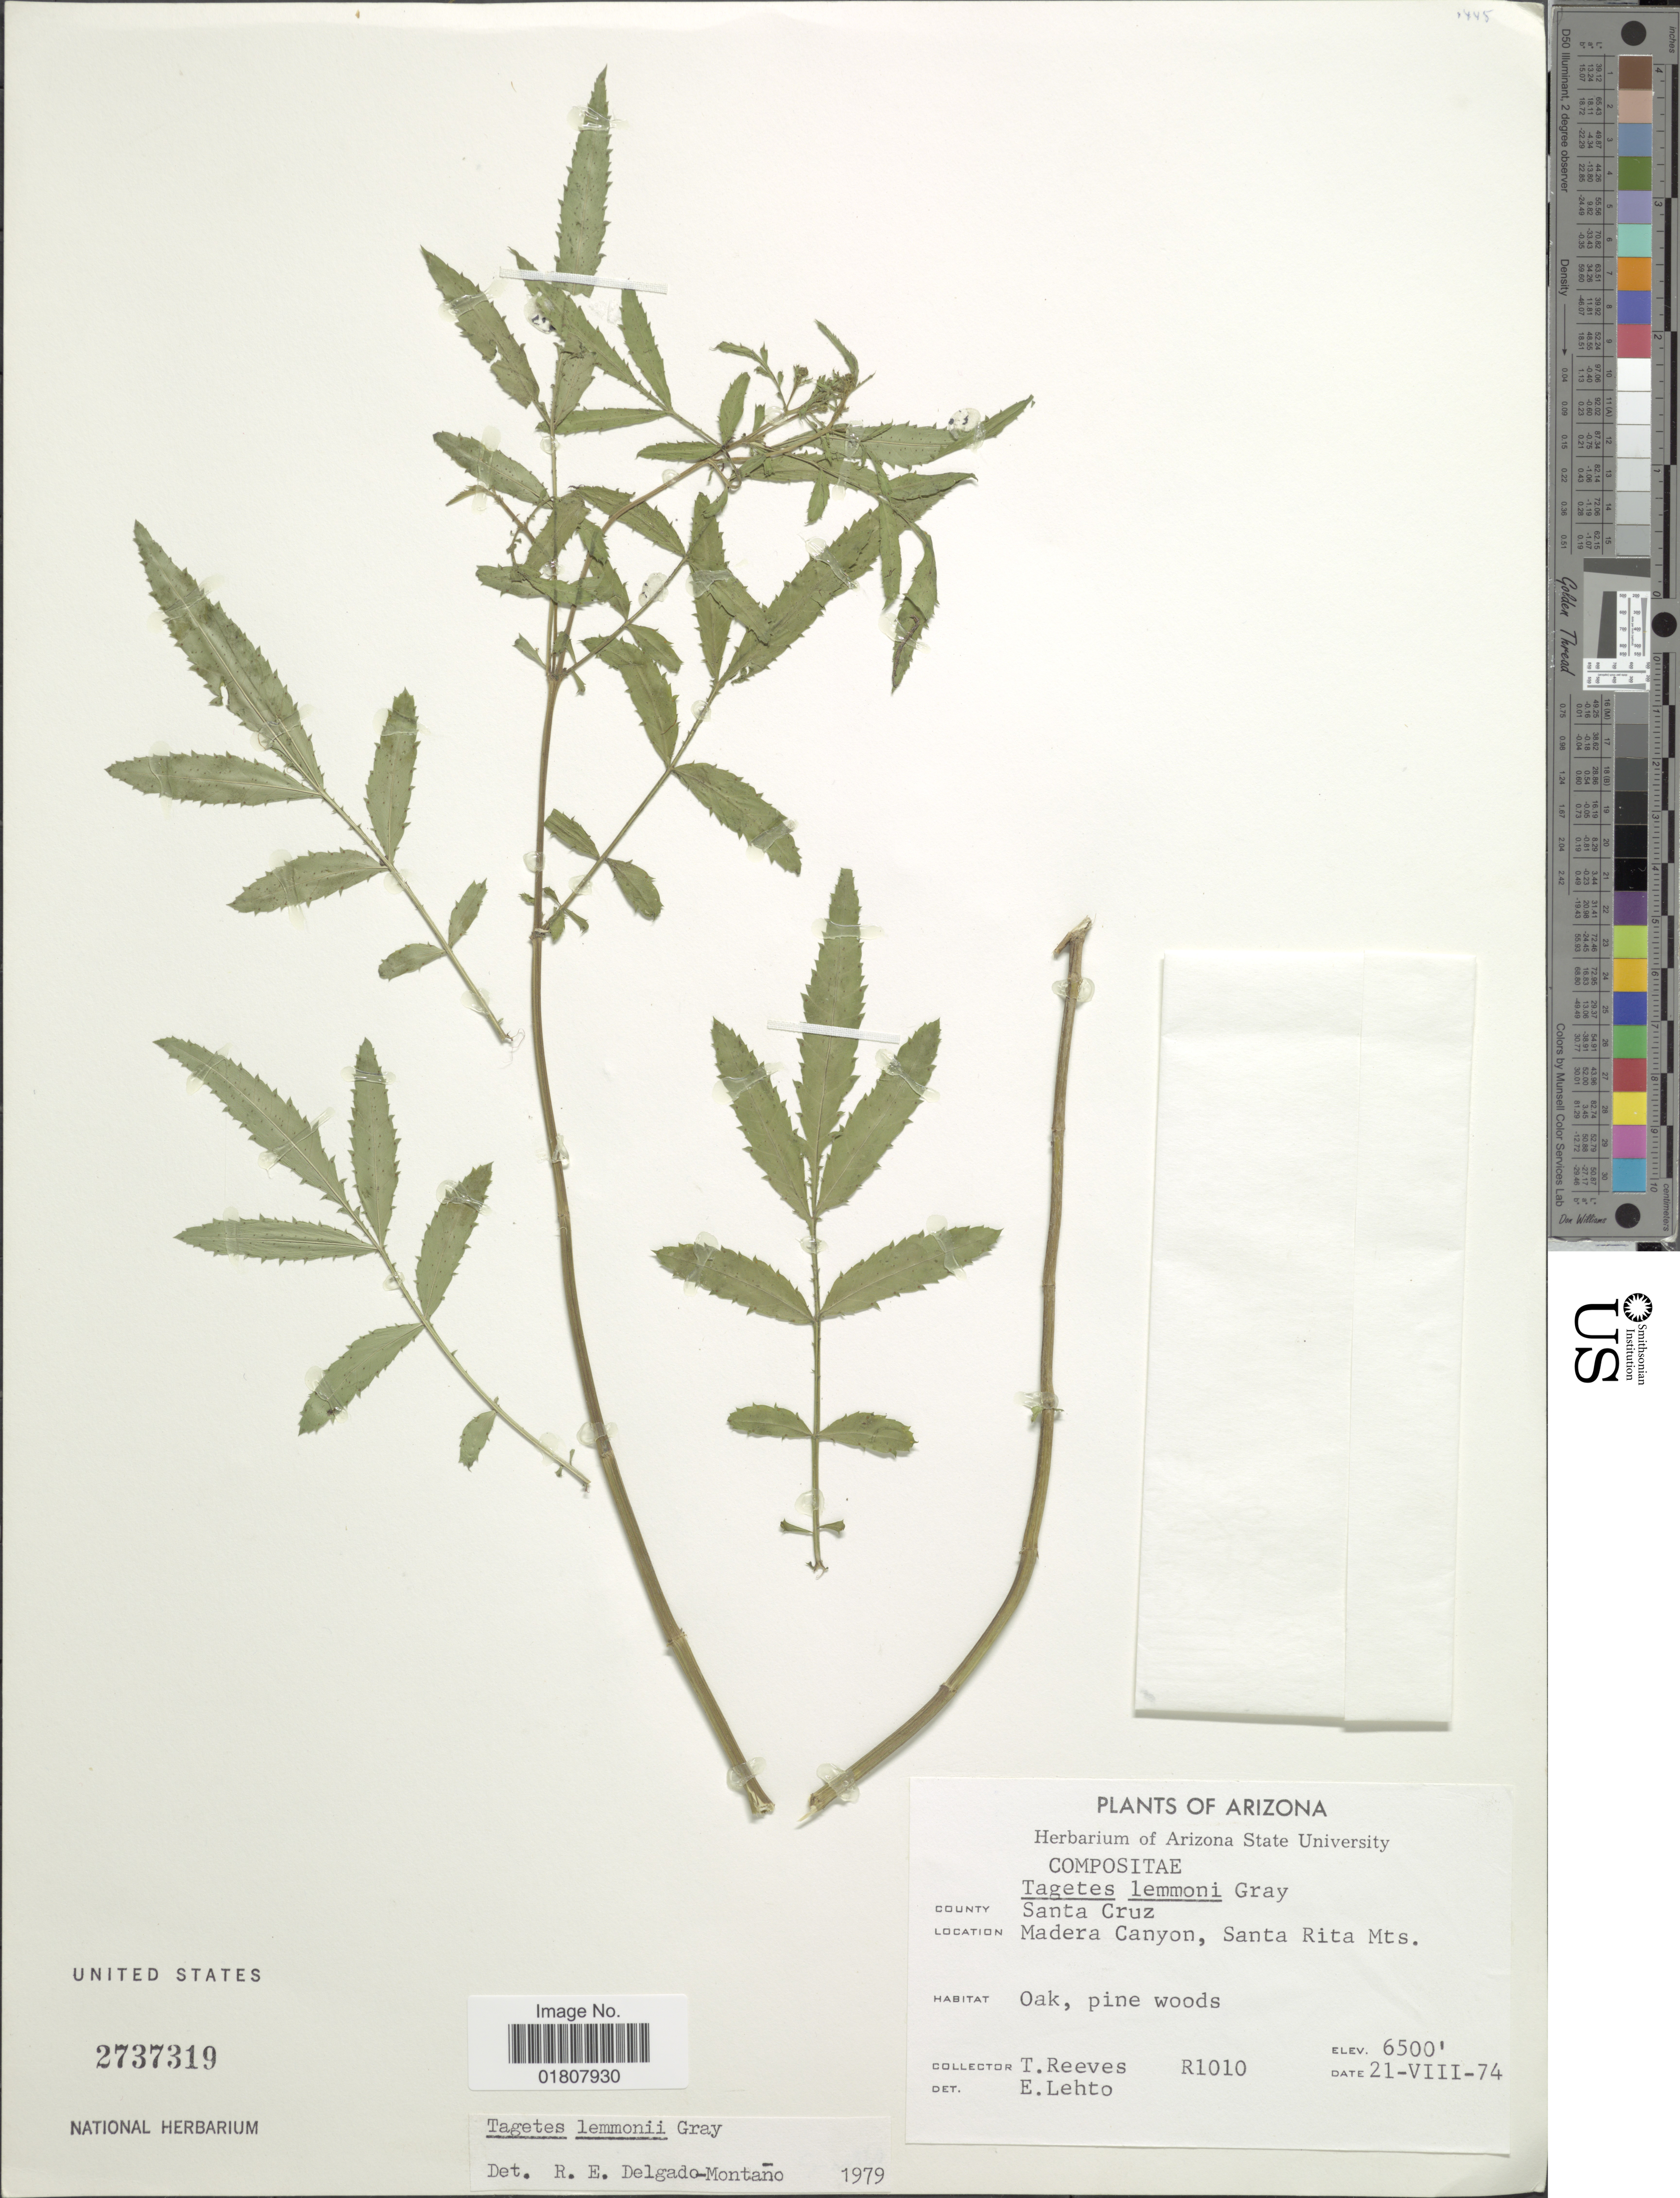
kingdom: Plantae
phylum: Tracheophyta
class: Magnoliopsida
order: Asterales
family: Asteraceae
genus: Tagetes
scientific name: Tagetes lemmonii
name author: A. Gray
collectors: T. Reeves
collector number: R1010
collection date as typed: Transcribed d/m/y: 21/8/74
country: United States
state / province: Arizona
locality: County Santa Cruz, Madera Canyon, Santa Rita Mts.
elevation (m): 1981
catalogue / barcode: US 2737319